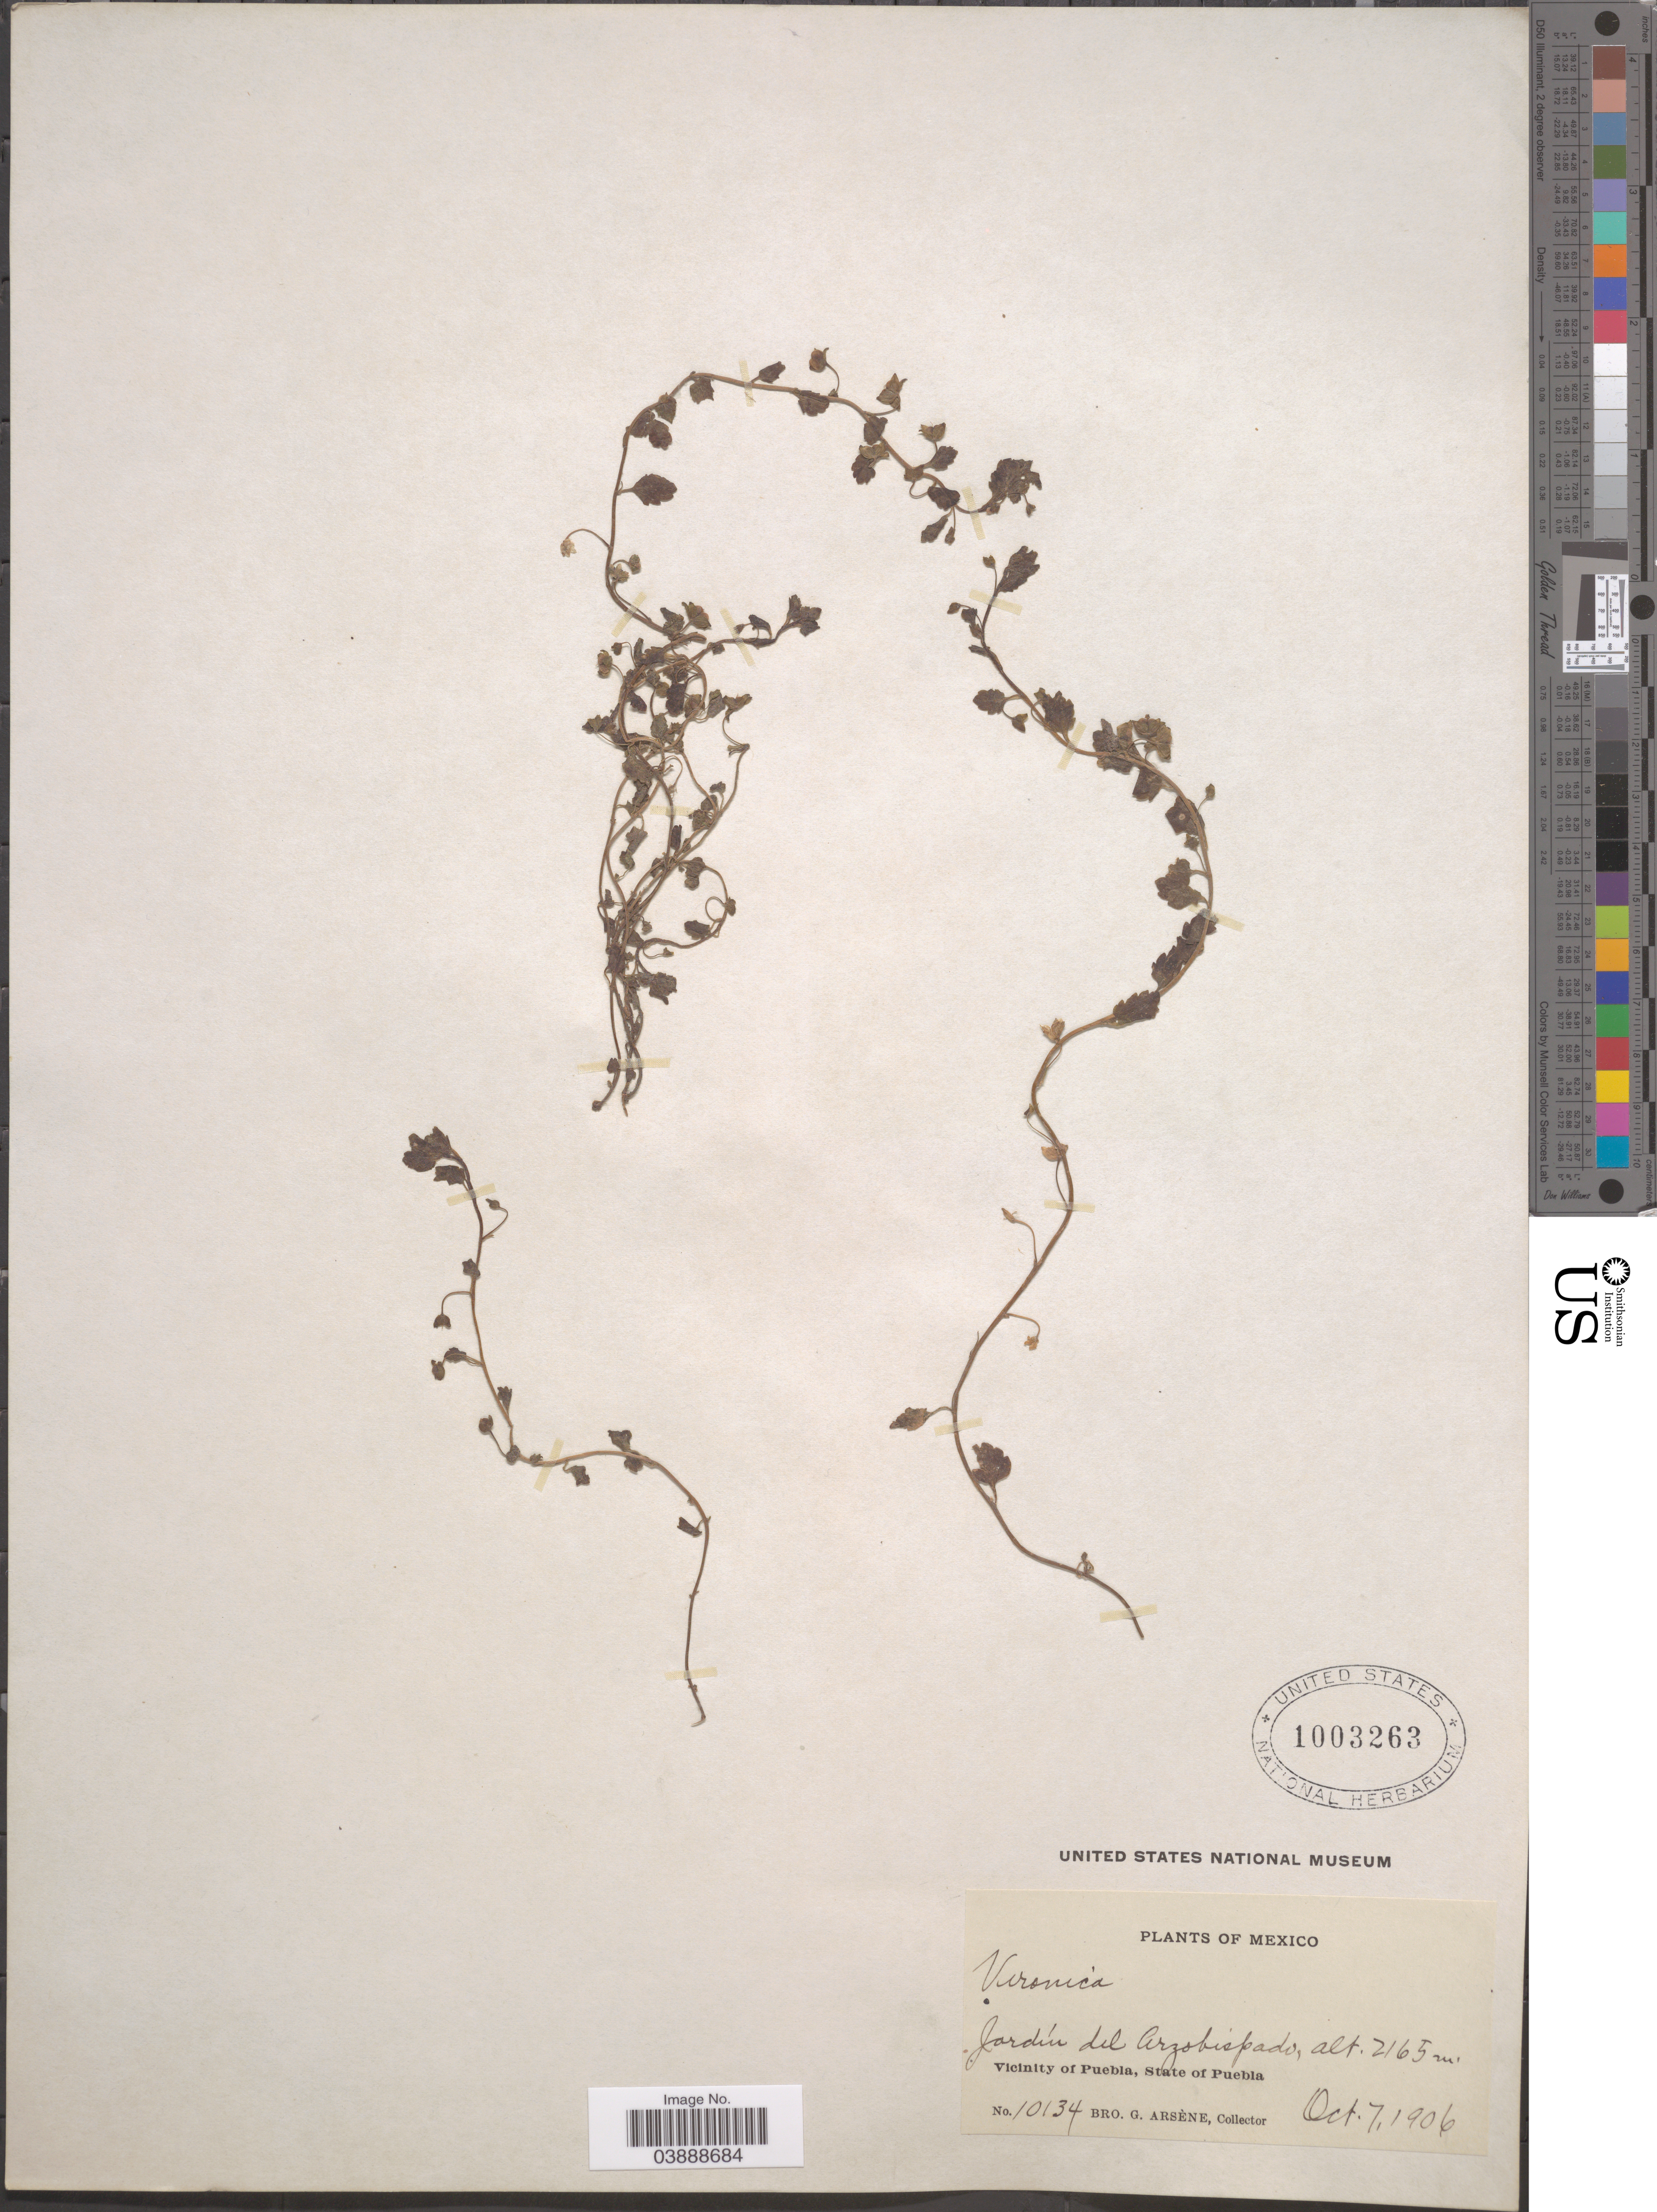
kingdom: Plantae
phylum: Tracheophyta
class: Magnoliopsida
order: Lamiales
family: Plantaginaceae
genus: Veronica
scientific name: Veronica polita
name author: Fr.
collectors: Bro. G. Arsène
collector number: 10134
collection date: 1906-10-07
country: Mexico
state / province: Puebla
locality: Jardín del Arzobispado. Vicinity of Puebla.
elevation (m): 2165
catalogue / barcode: US 1003263